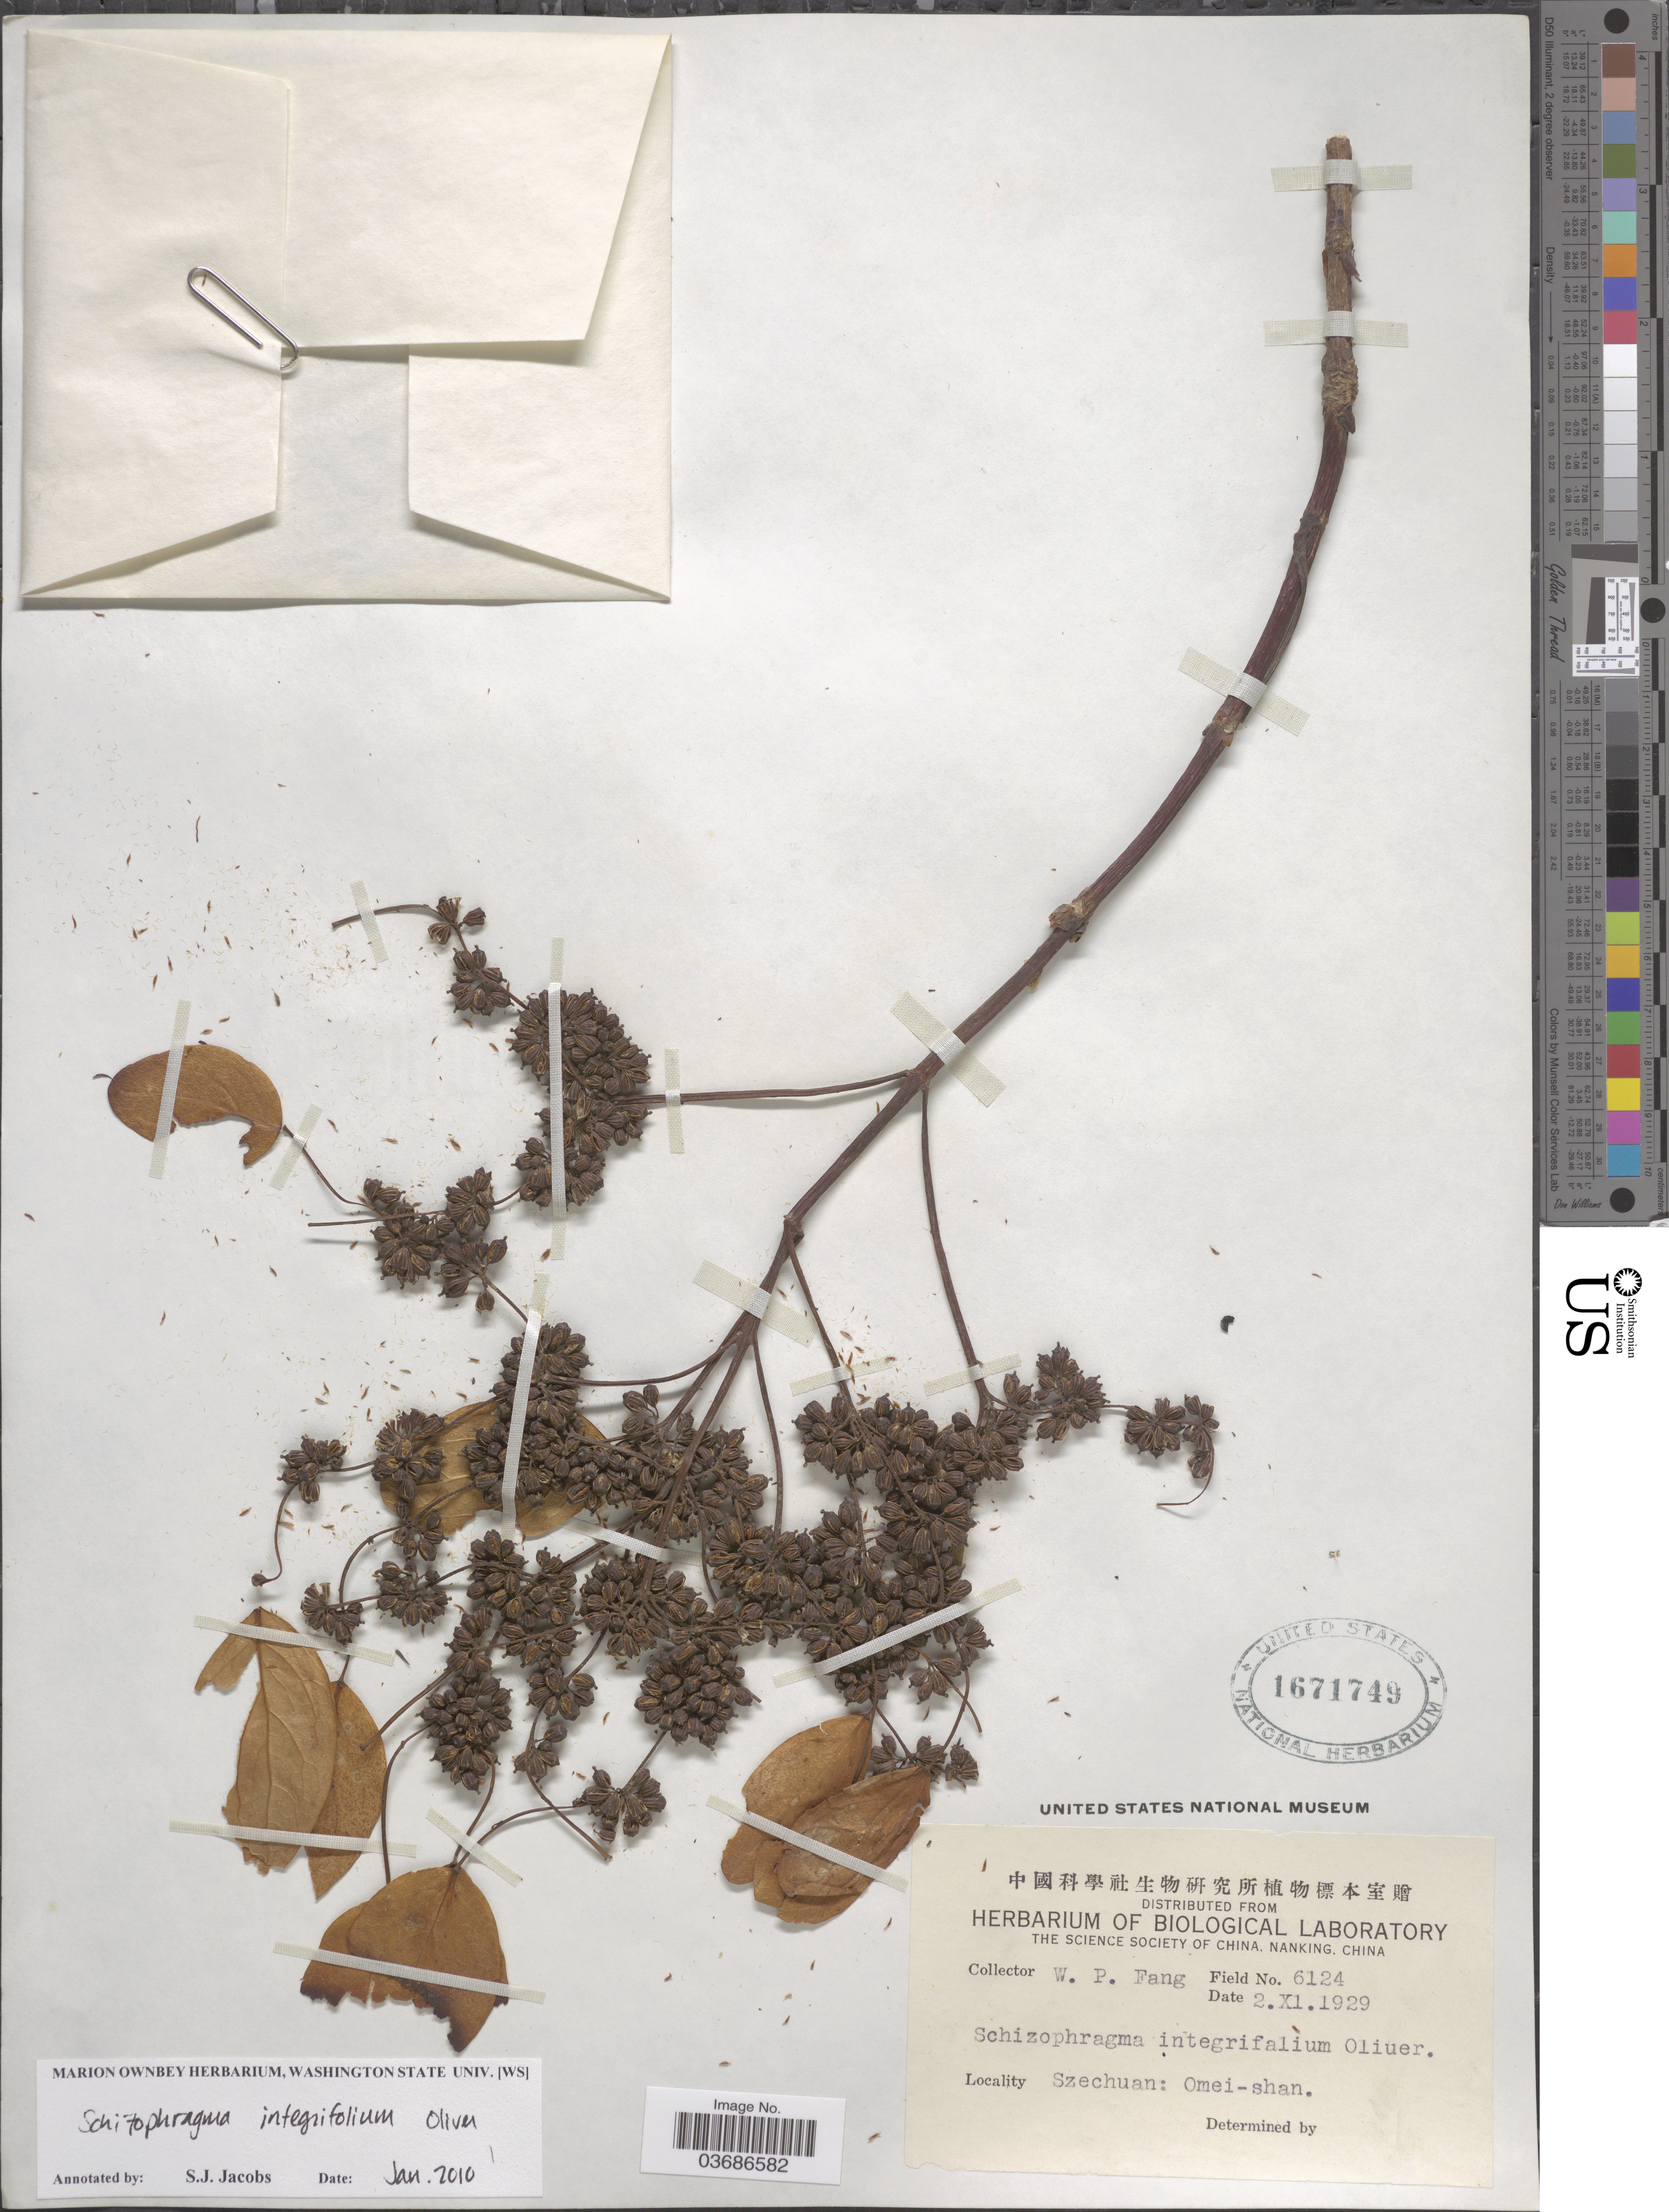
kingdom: Plantae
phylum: Tracheophyta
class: Magnoliopsida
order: Cornales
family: Hydrangeaceae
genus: Hydrangea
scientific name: Hydrangea ampla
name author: (Chun) Y. De Smet & Granados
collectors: W. P. Fang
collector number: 6124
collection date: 1929-11-02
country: China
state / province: Sichuan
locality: Szechuan: Omei-shan.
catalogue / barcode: US 1671749